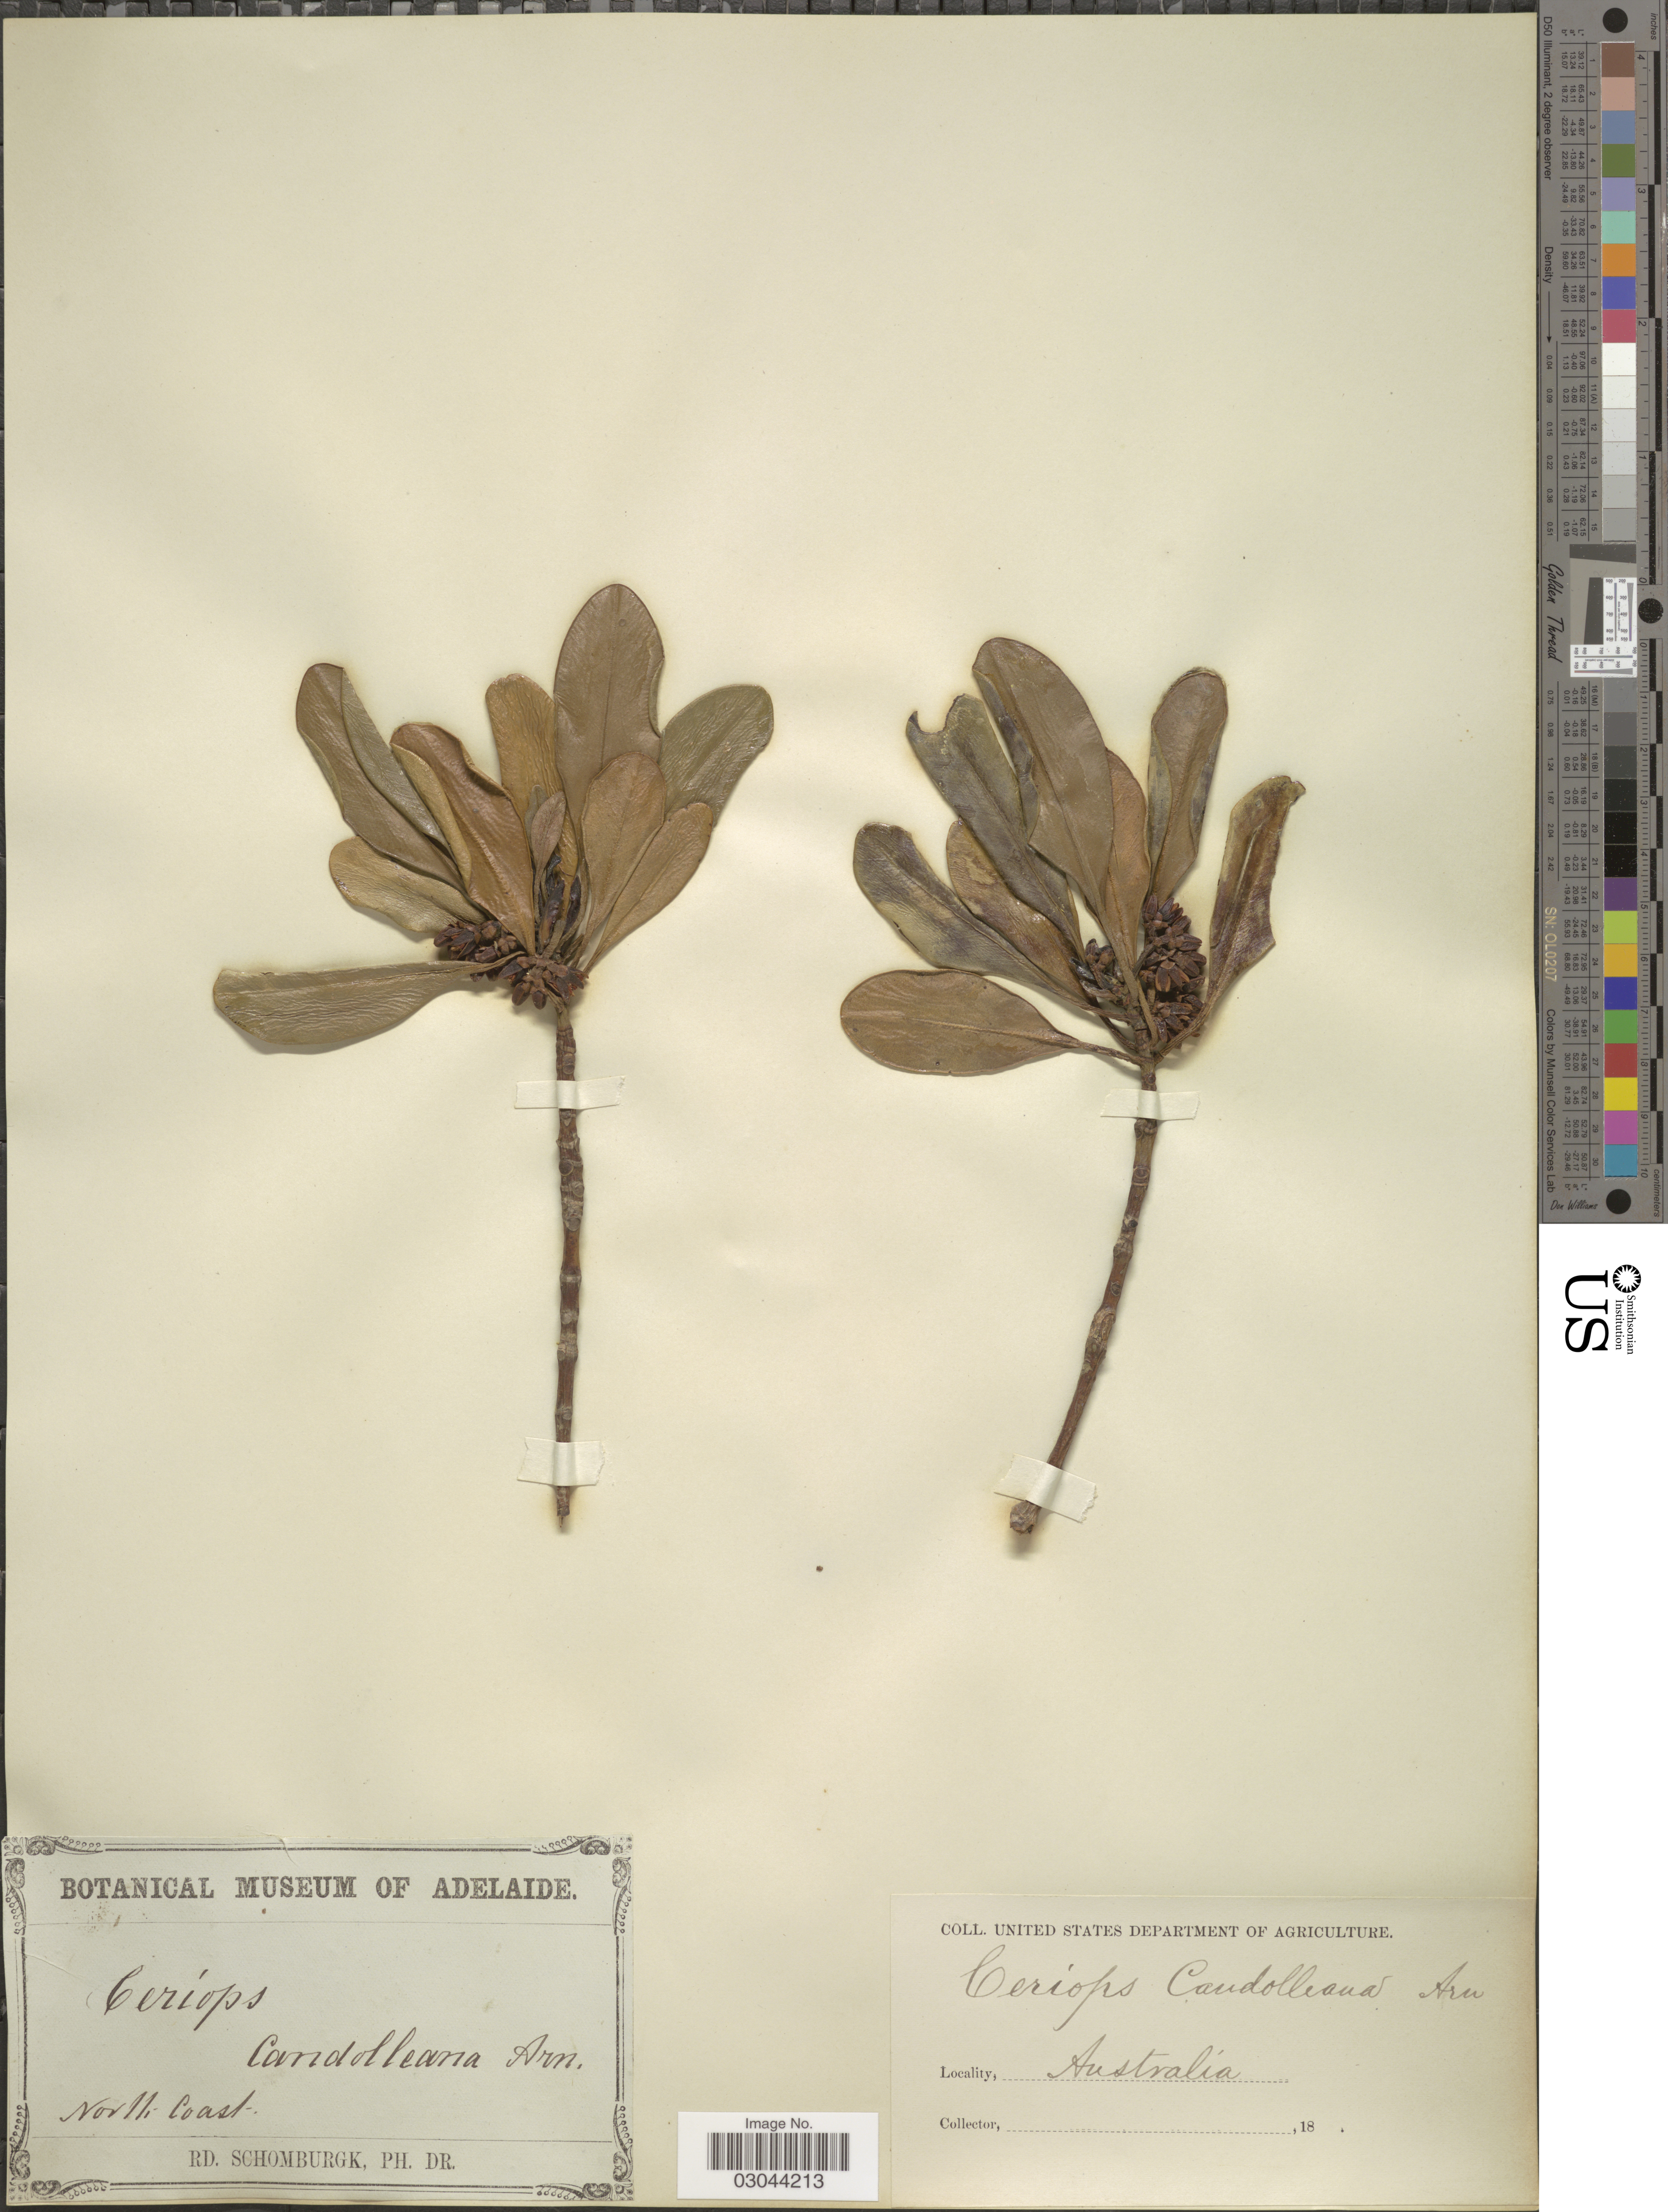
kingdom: Plantae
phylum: Tracheophyta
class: Magnoliopsida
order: Malpighiales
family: Rhizophoraceae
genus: Ceriops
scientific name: Ceriops tagal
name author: (Perr.) C.B. Rob.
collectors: M. R. Schomburgk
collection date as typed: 18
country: Australia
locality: North Coast.